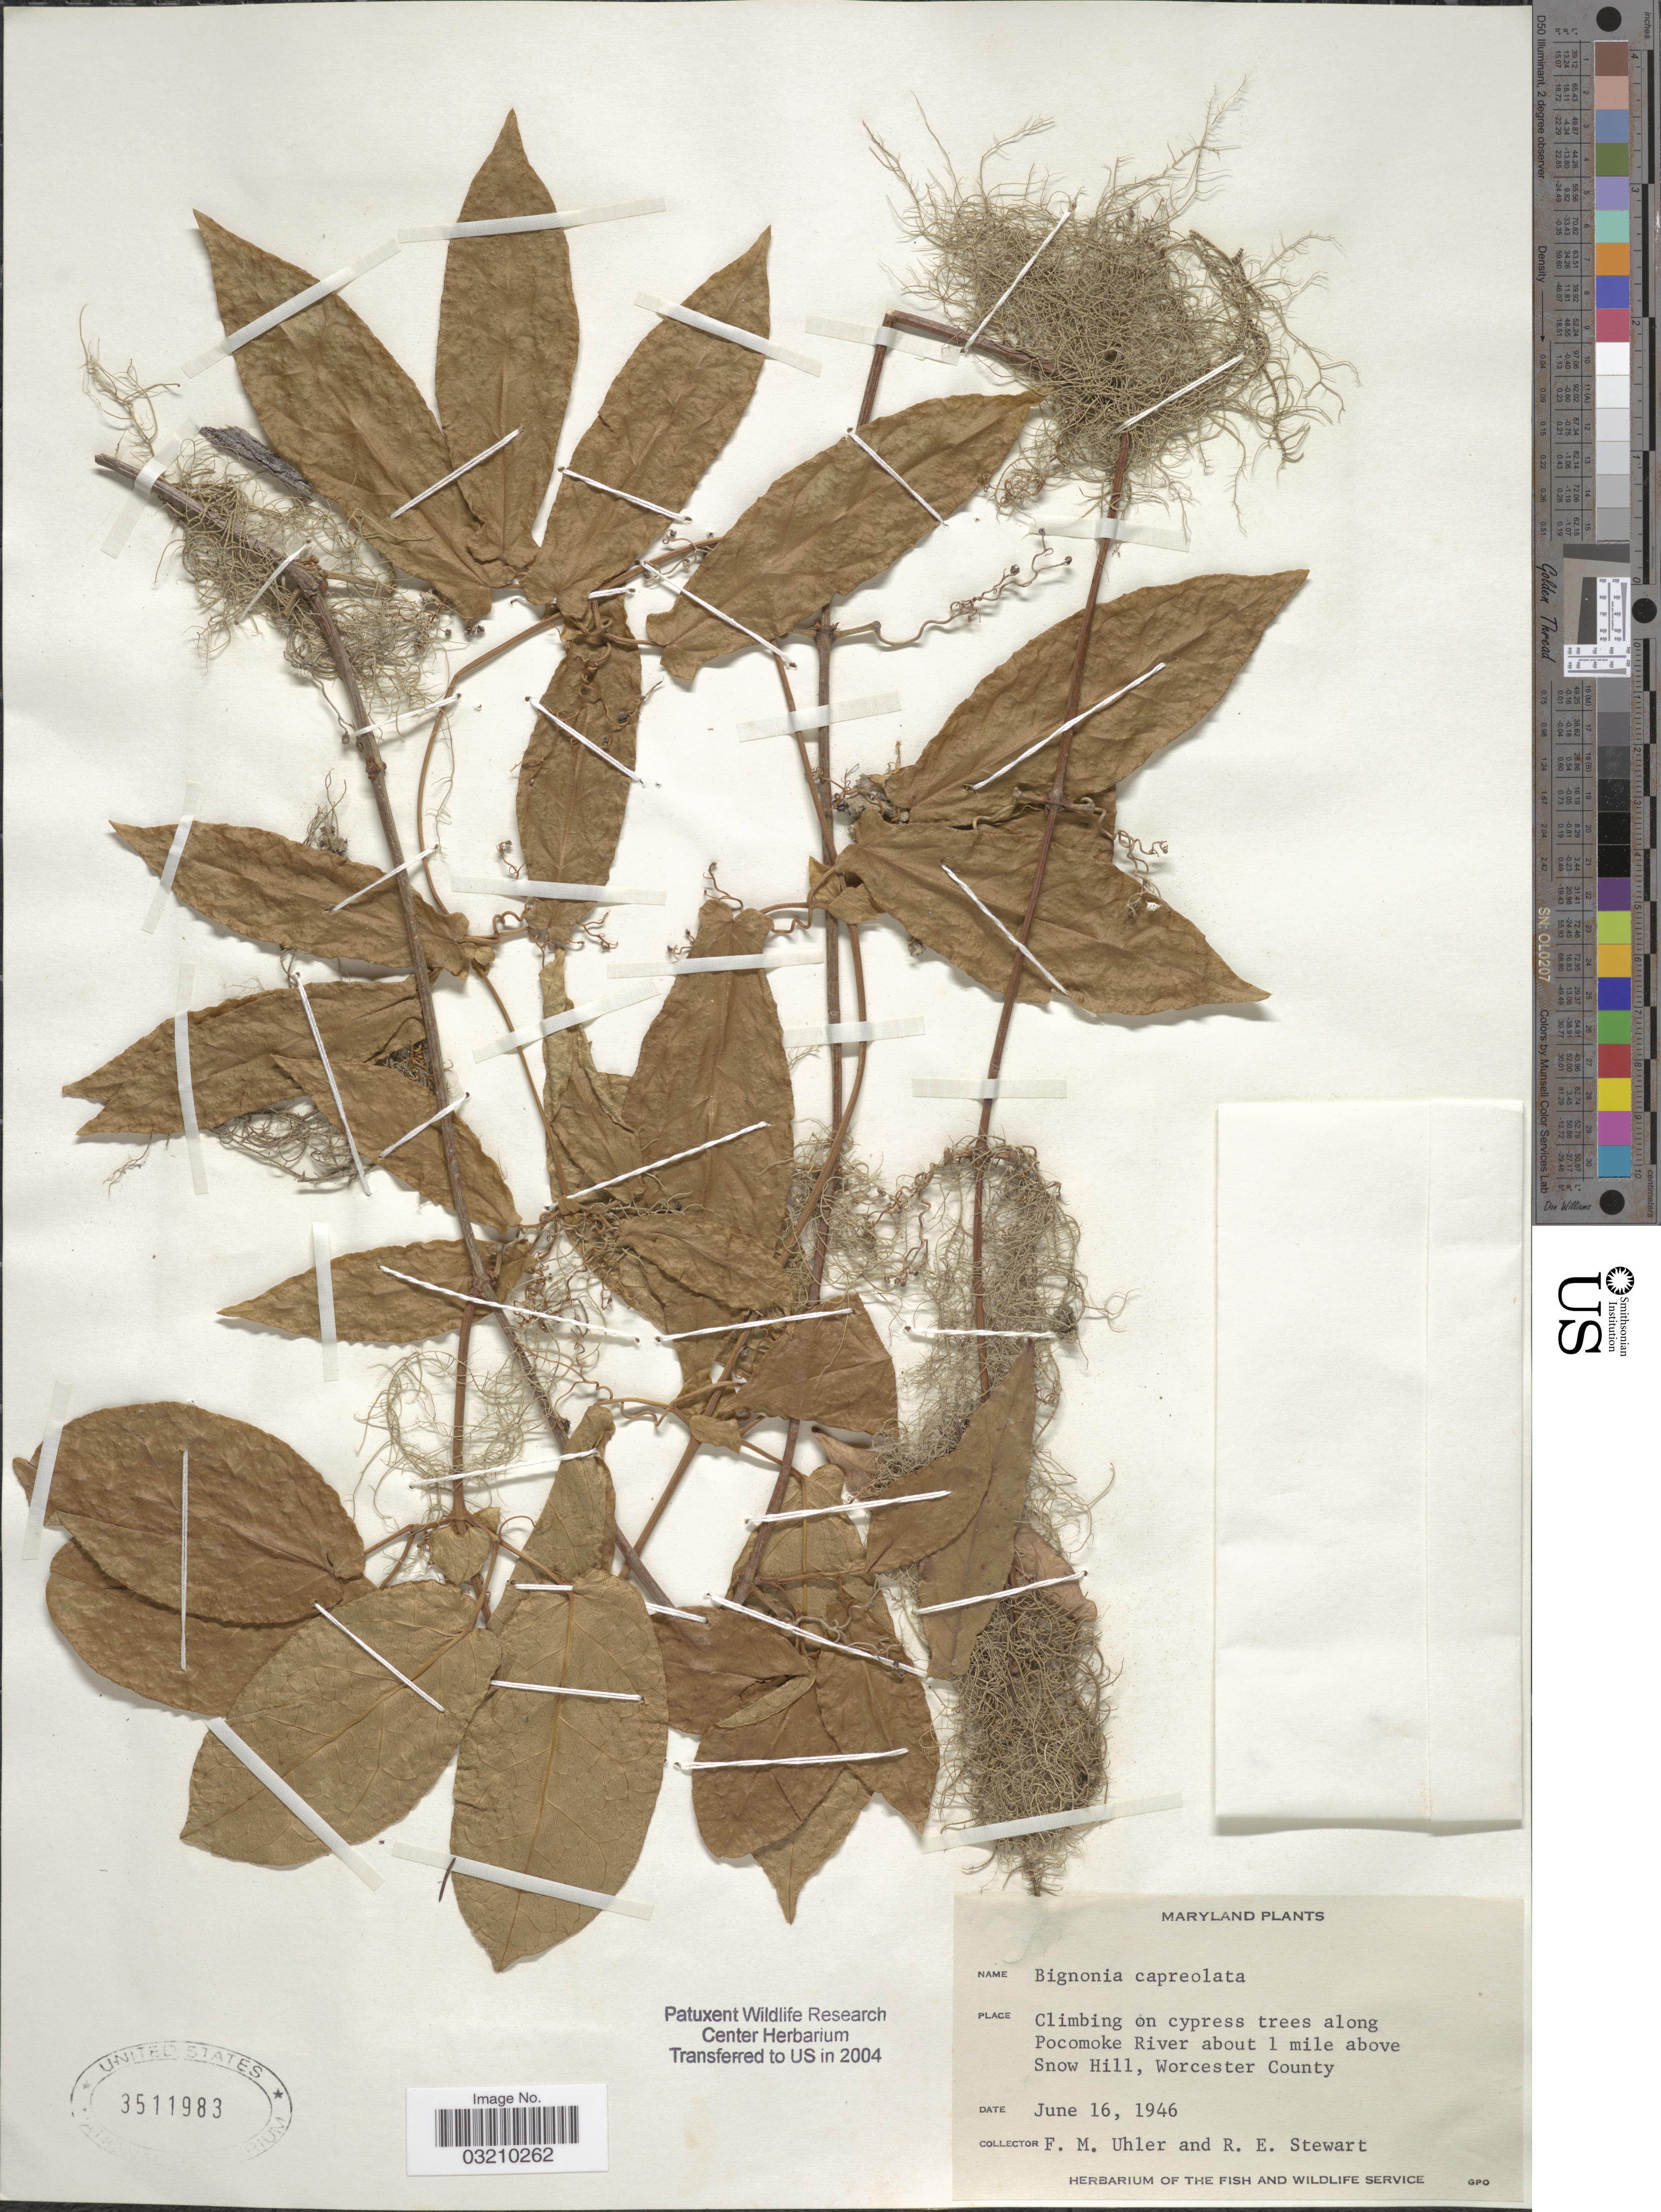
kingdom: Plantae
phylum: Tracheophyta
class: Magnoliopsida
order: Lamiales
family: Bignoniaceae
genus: Bignonia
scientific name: Bignonia capreolata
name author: L.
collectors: F. M. Uhler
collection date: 1946-06-16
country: United States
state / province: Maryland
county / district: Worcester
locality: Climbing on cyprees trees along Pocomoke River about 1 mile above Snow Hill, Worcester County.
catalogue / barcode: US 3511983